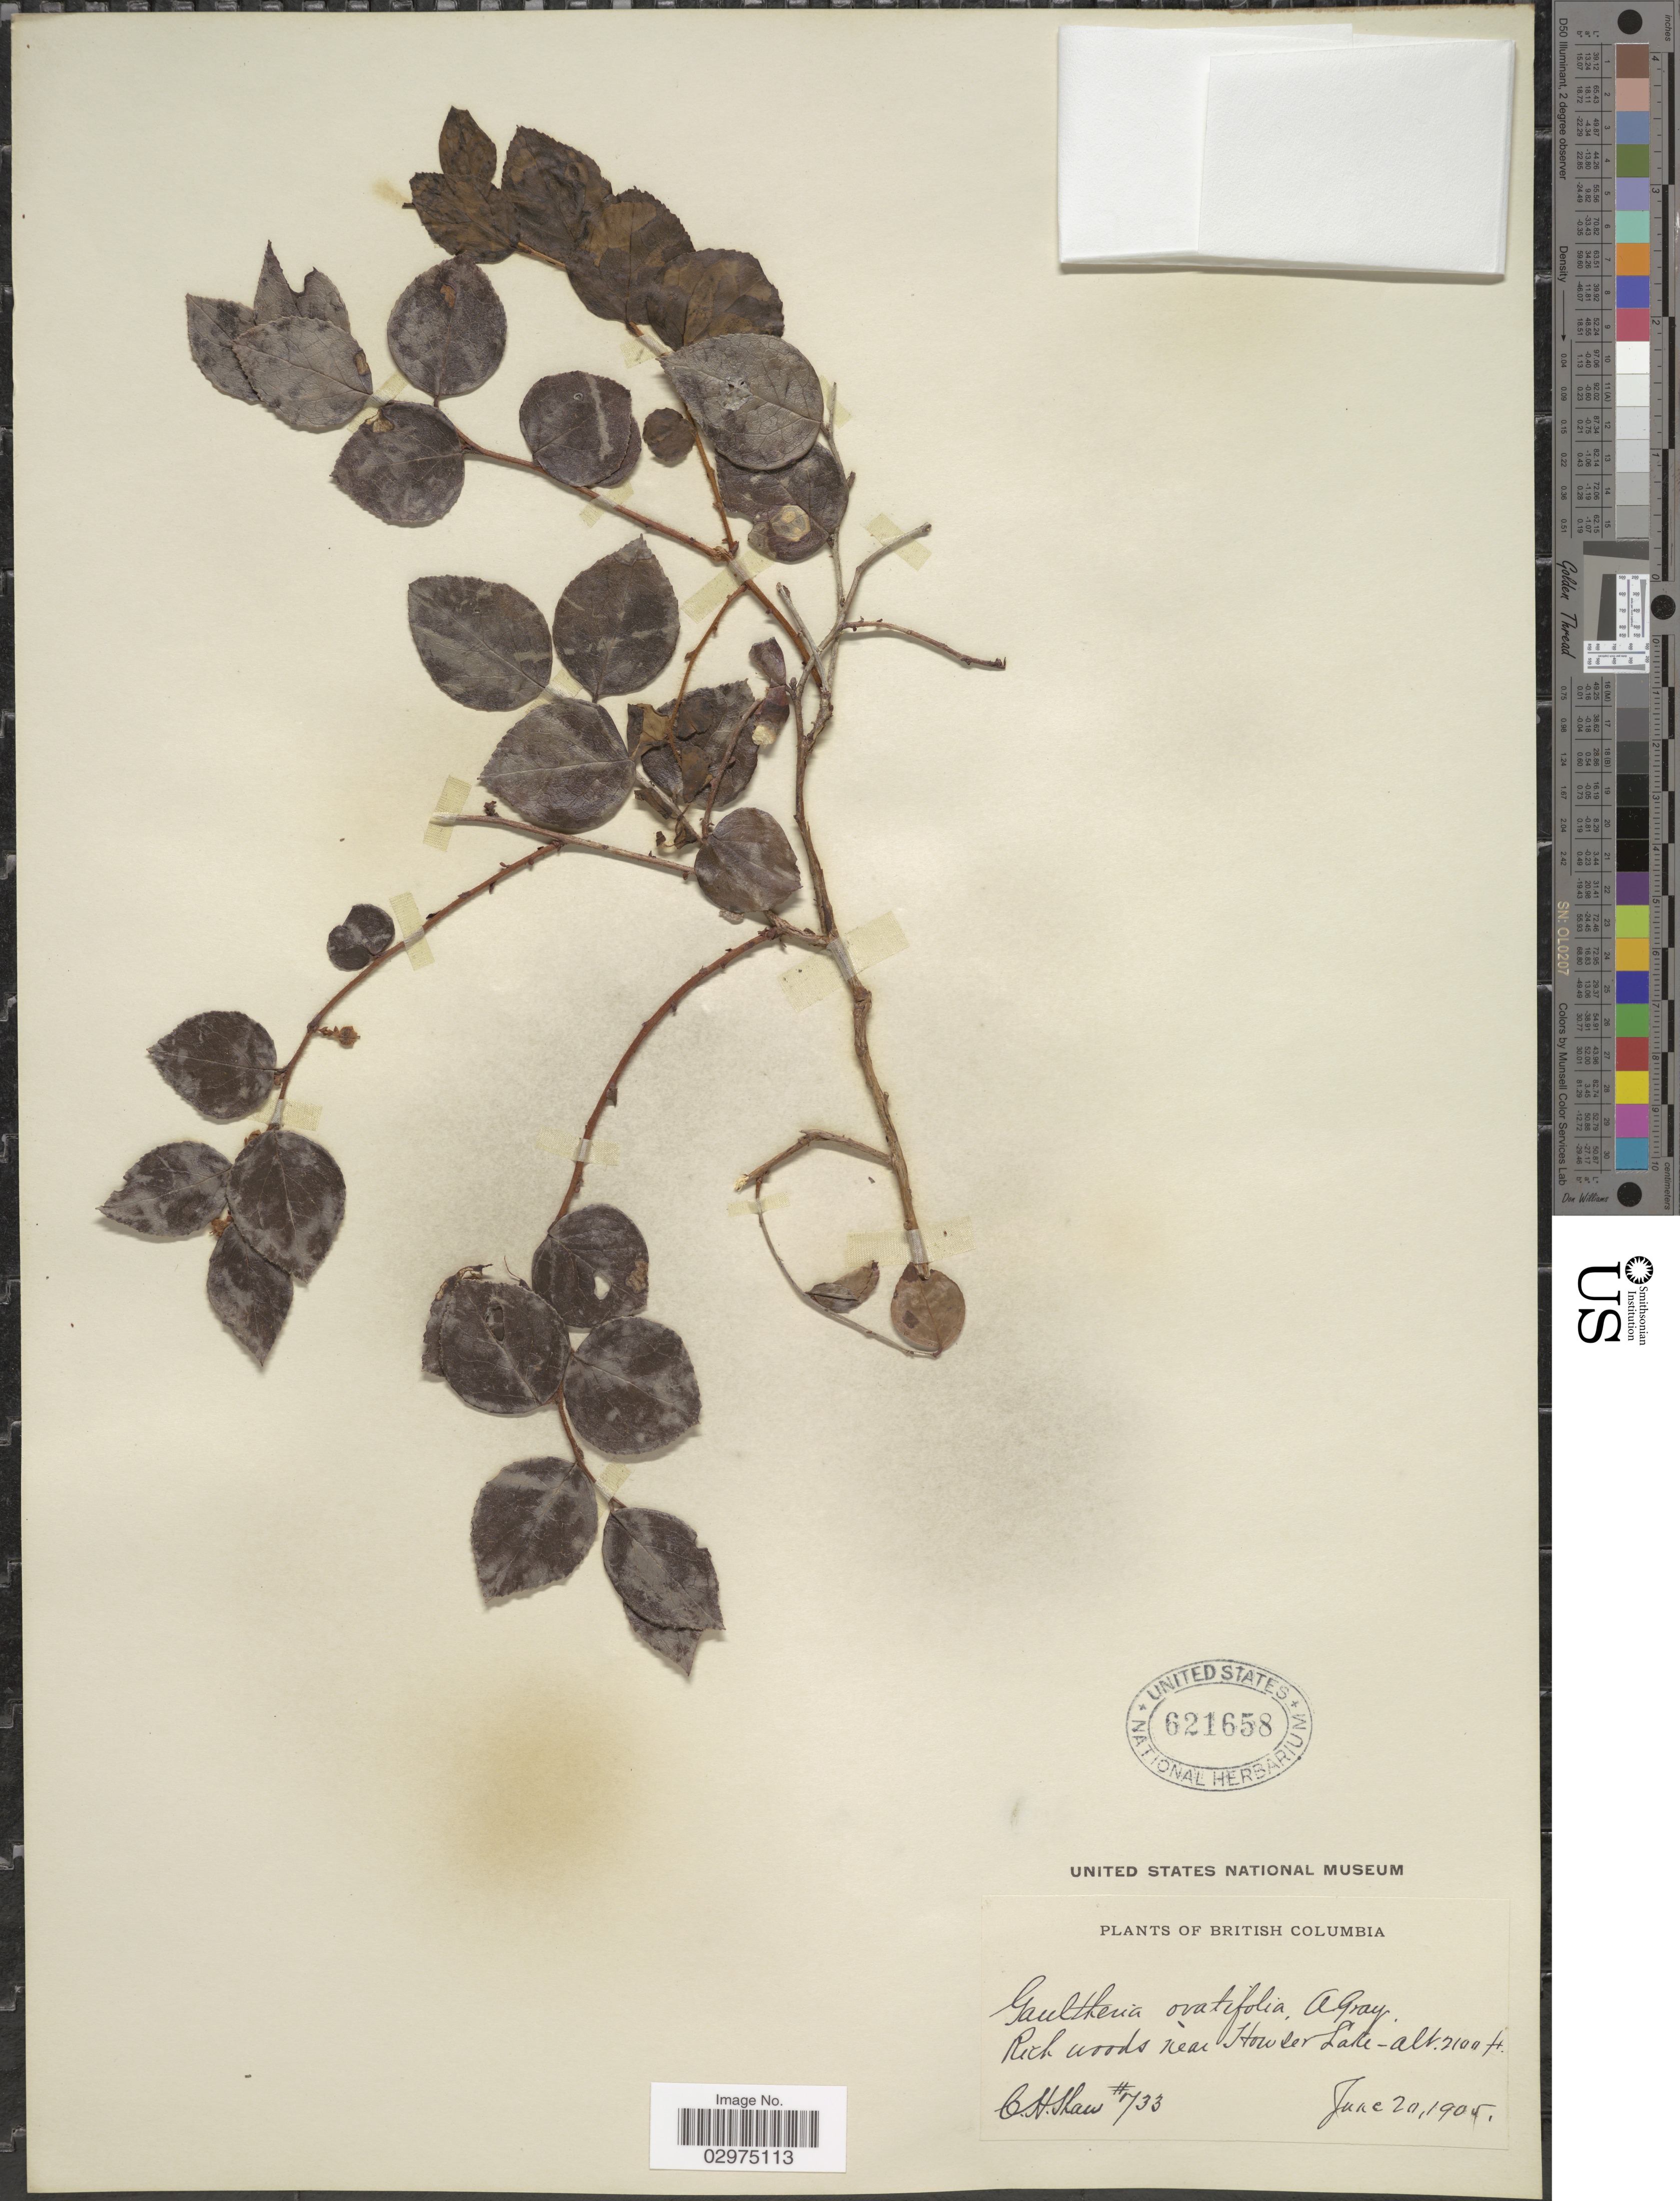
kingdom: Plantae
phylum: Tracheophyta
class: Magnoliopsida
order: Ericales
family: Ericaceae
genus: Gaultheria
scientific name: Gaultheria ovatifolia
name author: A. Gray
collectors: C. H. Shaw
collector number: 733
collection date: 1905-06-20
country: Canada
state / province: British Columbia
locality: Rich woods near Howser Lake.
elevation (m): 640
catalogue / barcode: US 621658